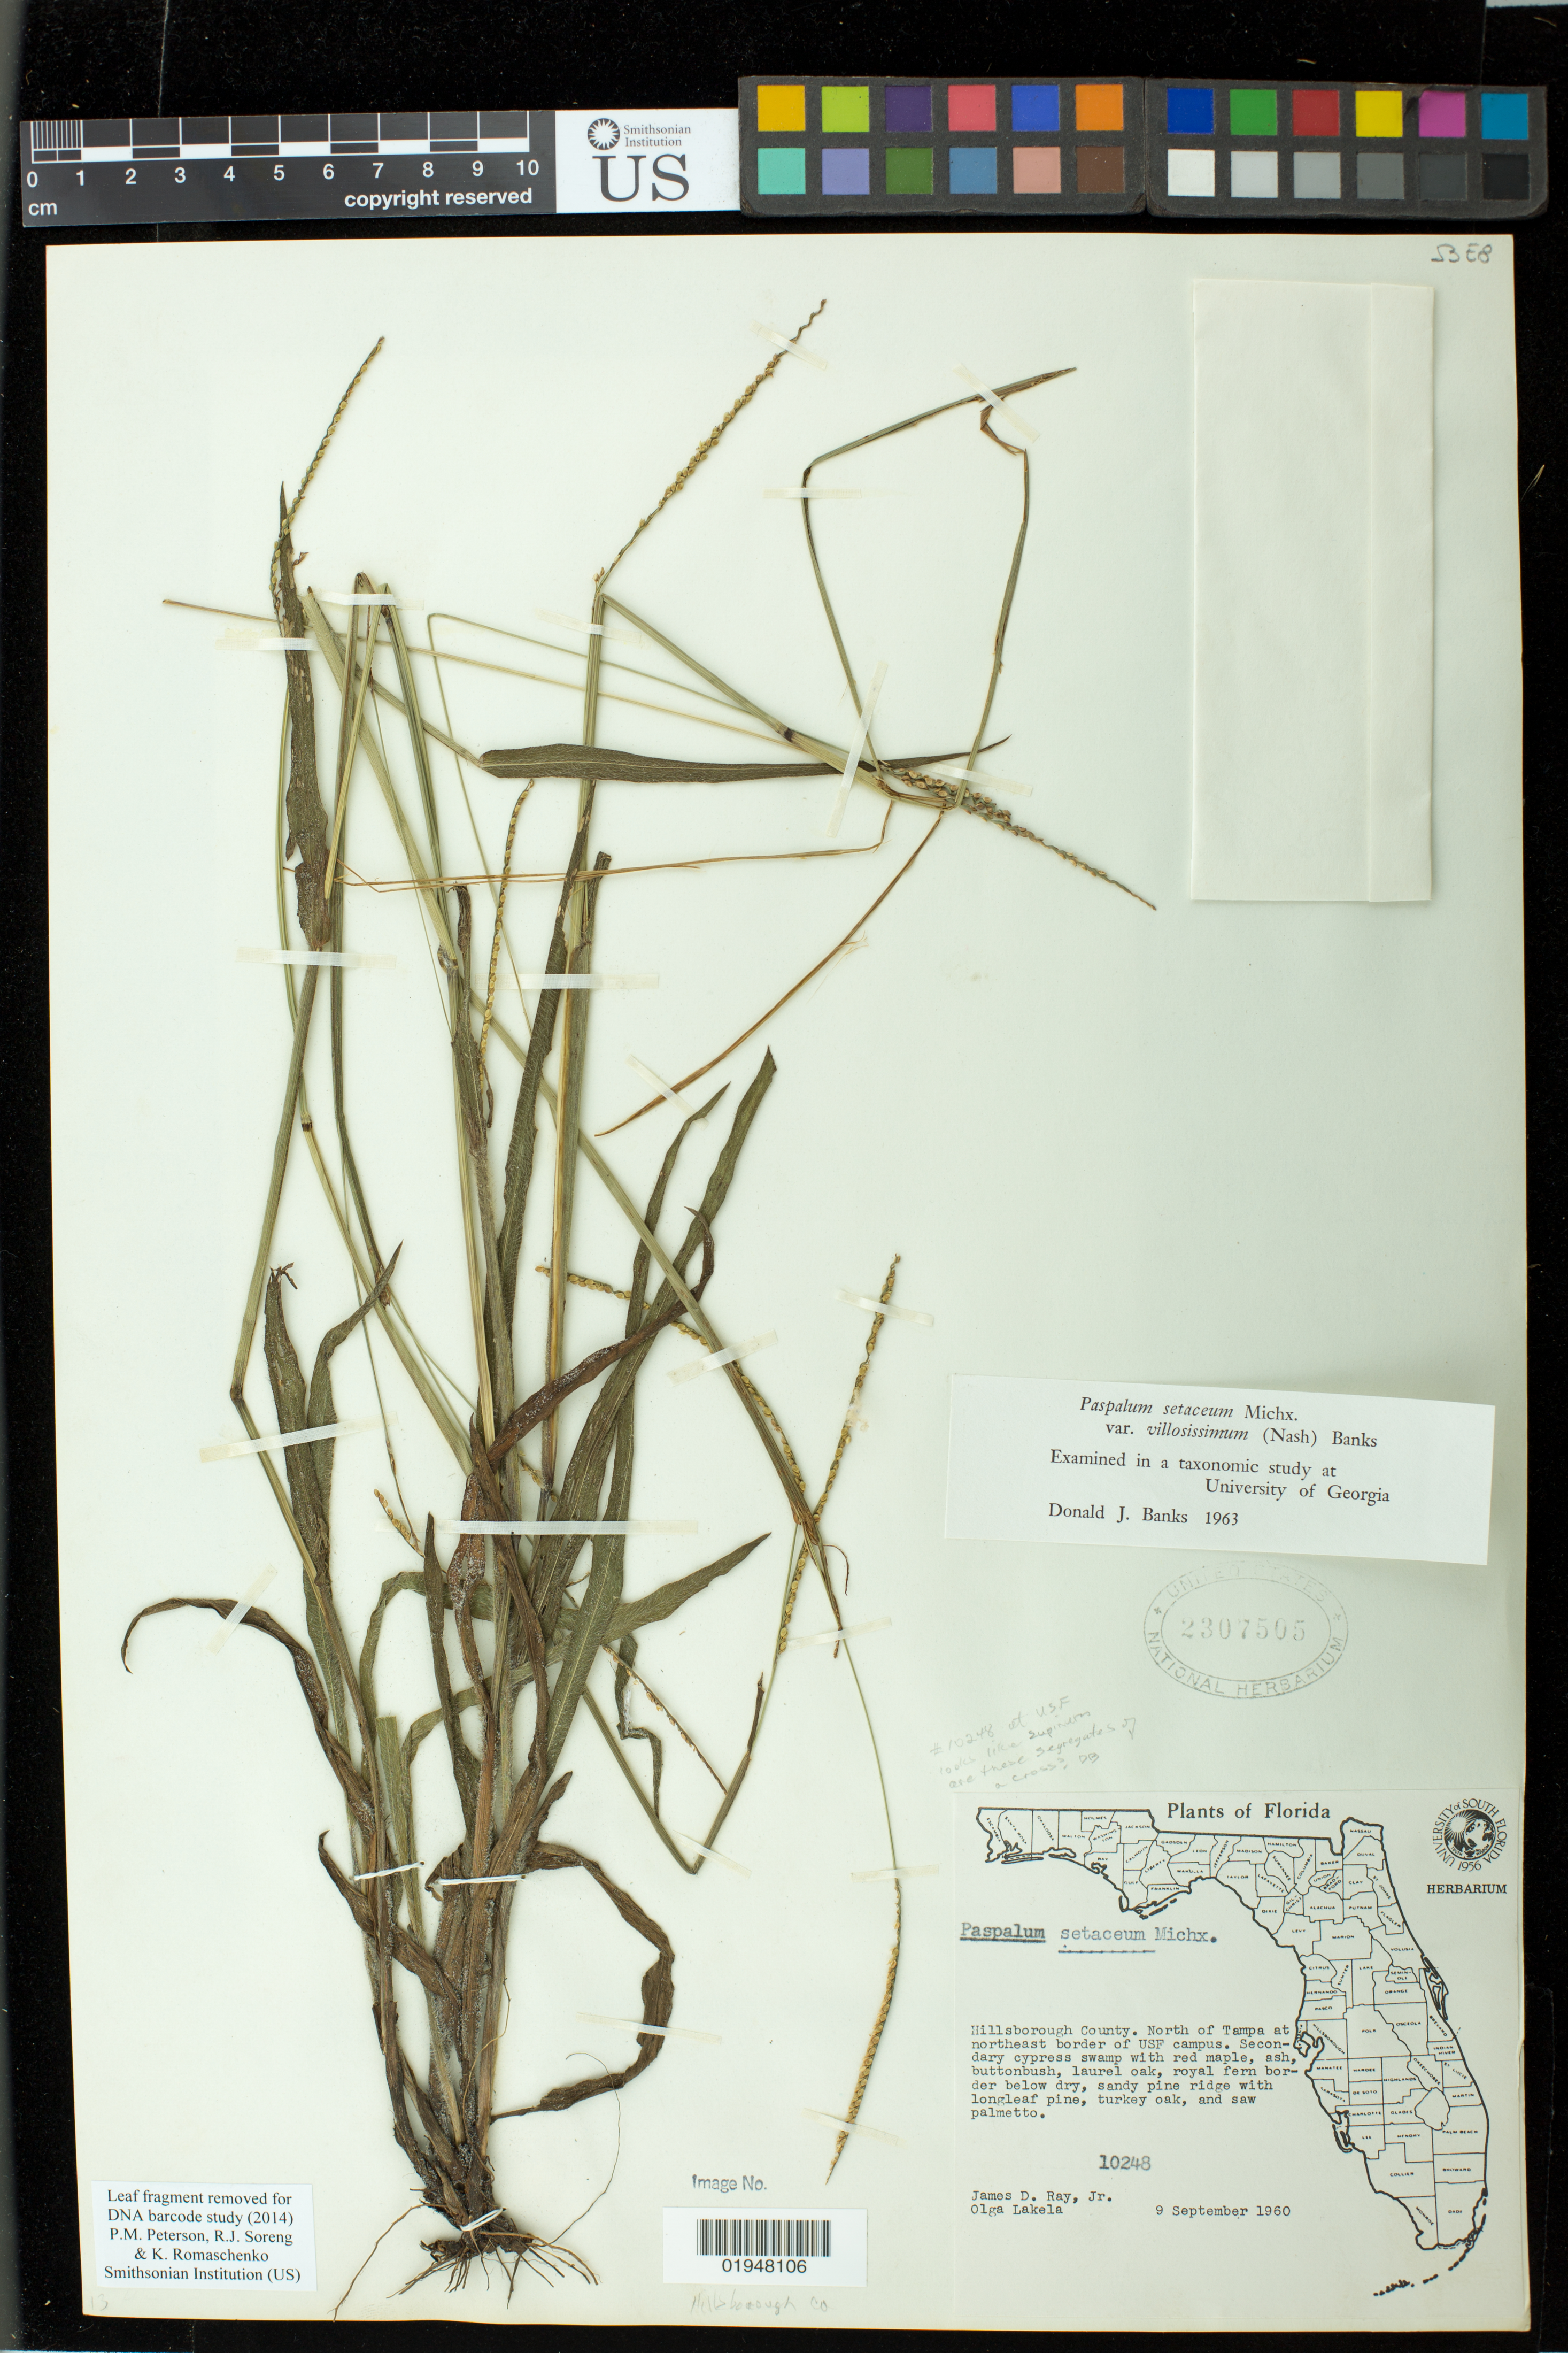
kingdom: Plantae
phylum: Tracheophyta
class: Liliopsida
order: Poales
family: Poaceae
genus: Paspalum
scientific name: Paspalum setaceum var. villosissimum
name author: (Nash) Banks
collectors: J. D. Ray Jr. & O. K. Lakela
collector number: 10248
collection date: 1960-09-09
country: United States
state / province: Florida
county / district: Hillsborough County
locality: North of Tampa at northeast border of USF campus.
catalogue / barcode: US 2307505